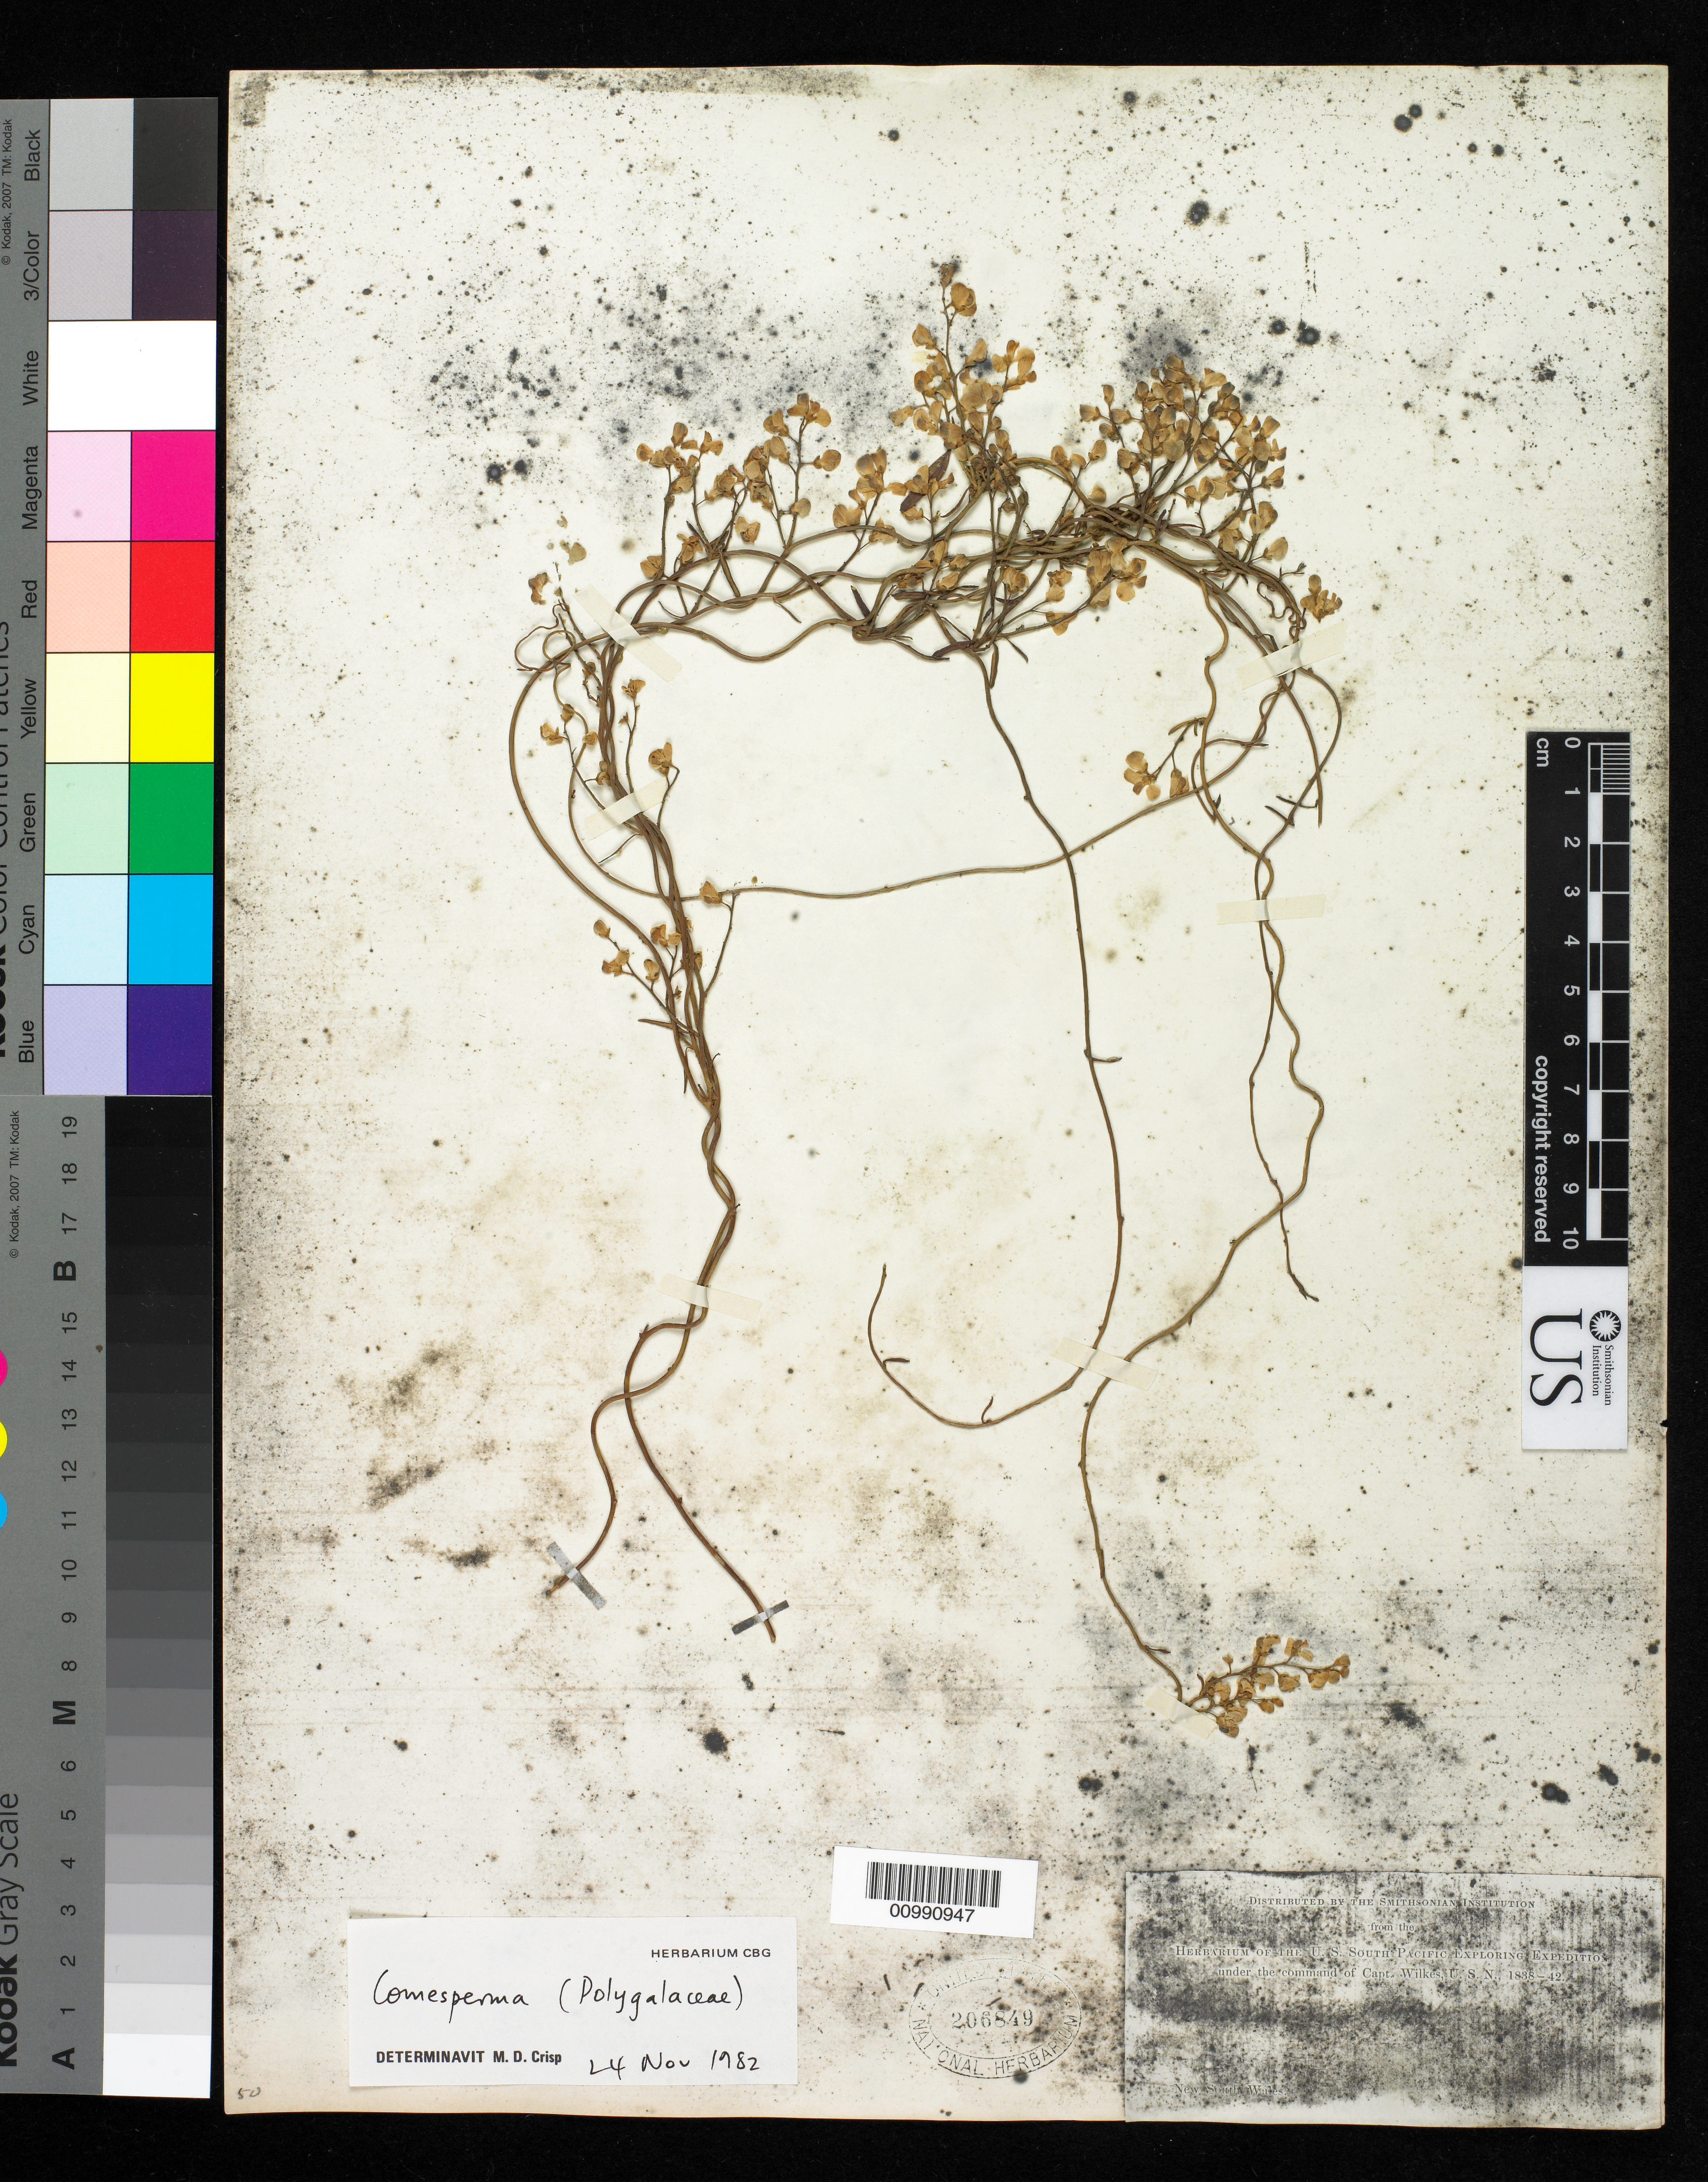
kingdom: Plantae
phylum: Tracheophyta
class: Magnoliopsida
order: Fabales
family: Polygalaceae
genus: Comesperma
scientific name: Comesperma sp.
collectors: Wilkes Explor. Exped.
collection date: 1838/1842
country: Australia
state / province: New South Wales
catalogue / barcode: US 206849